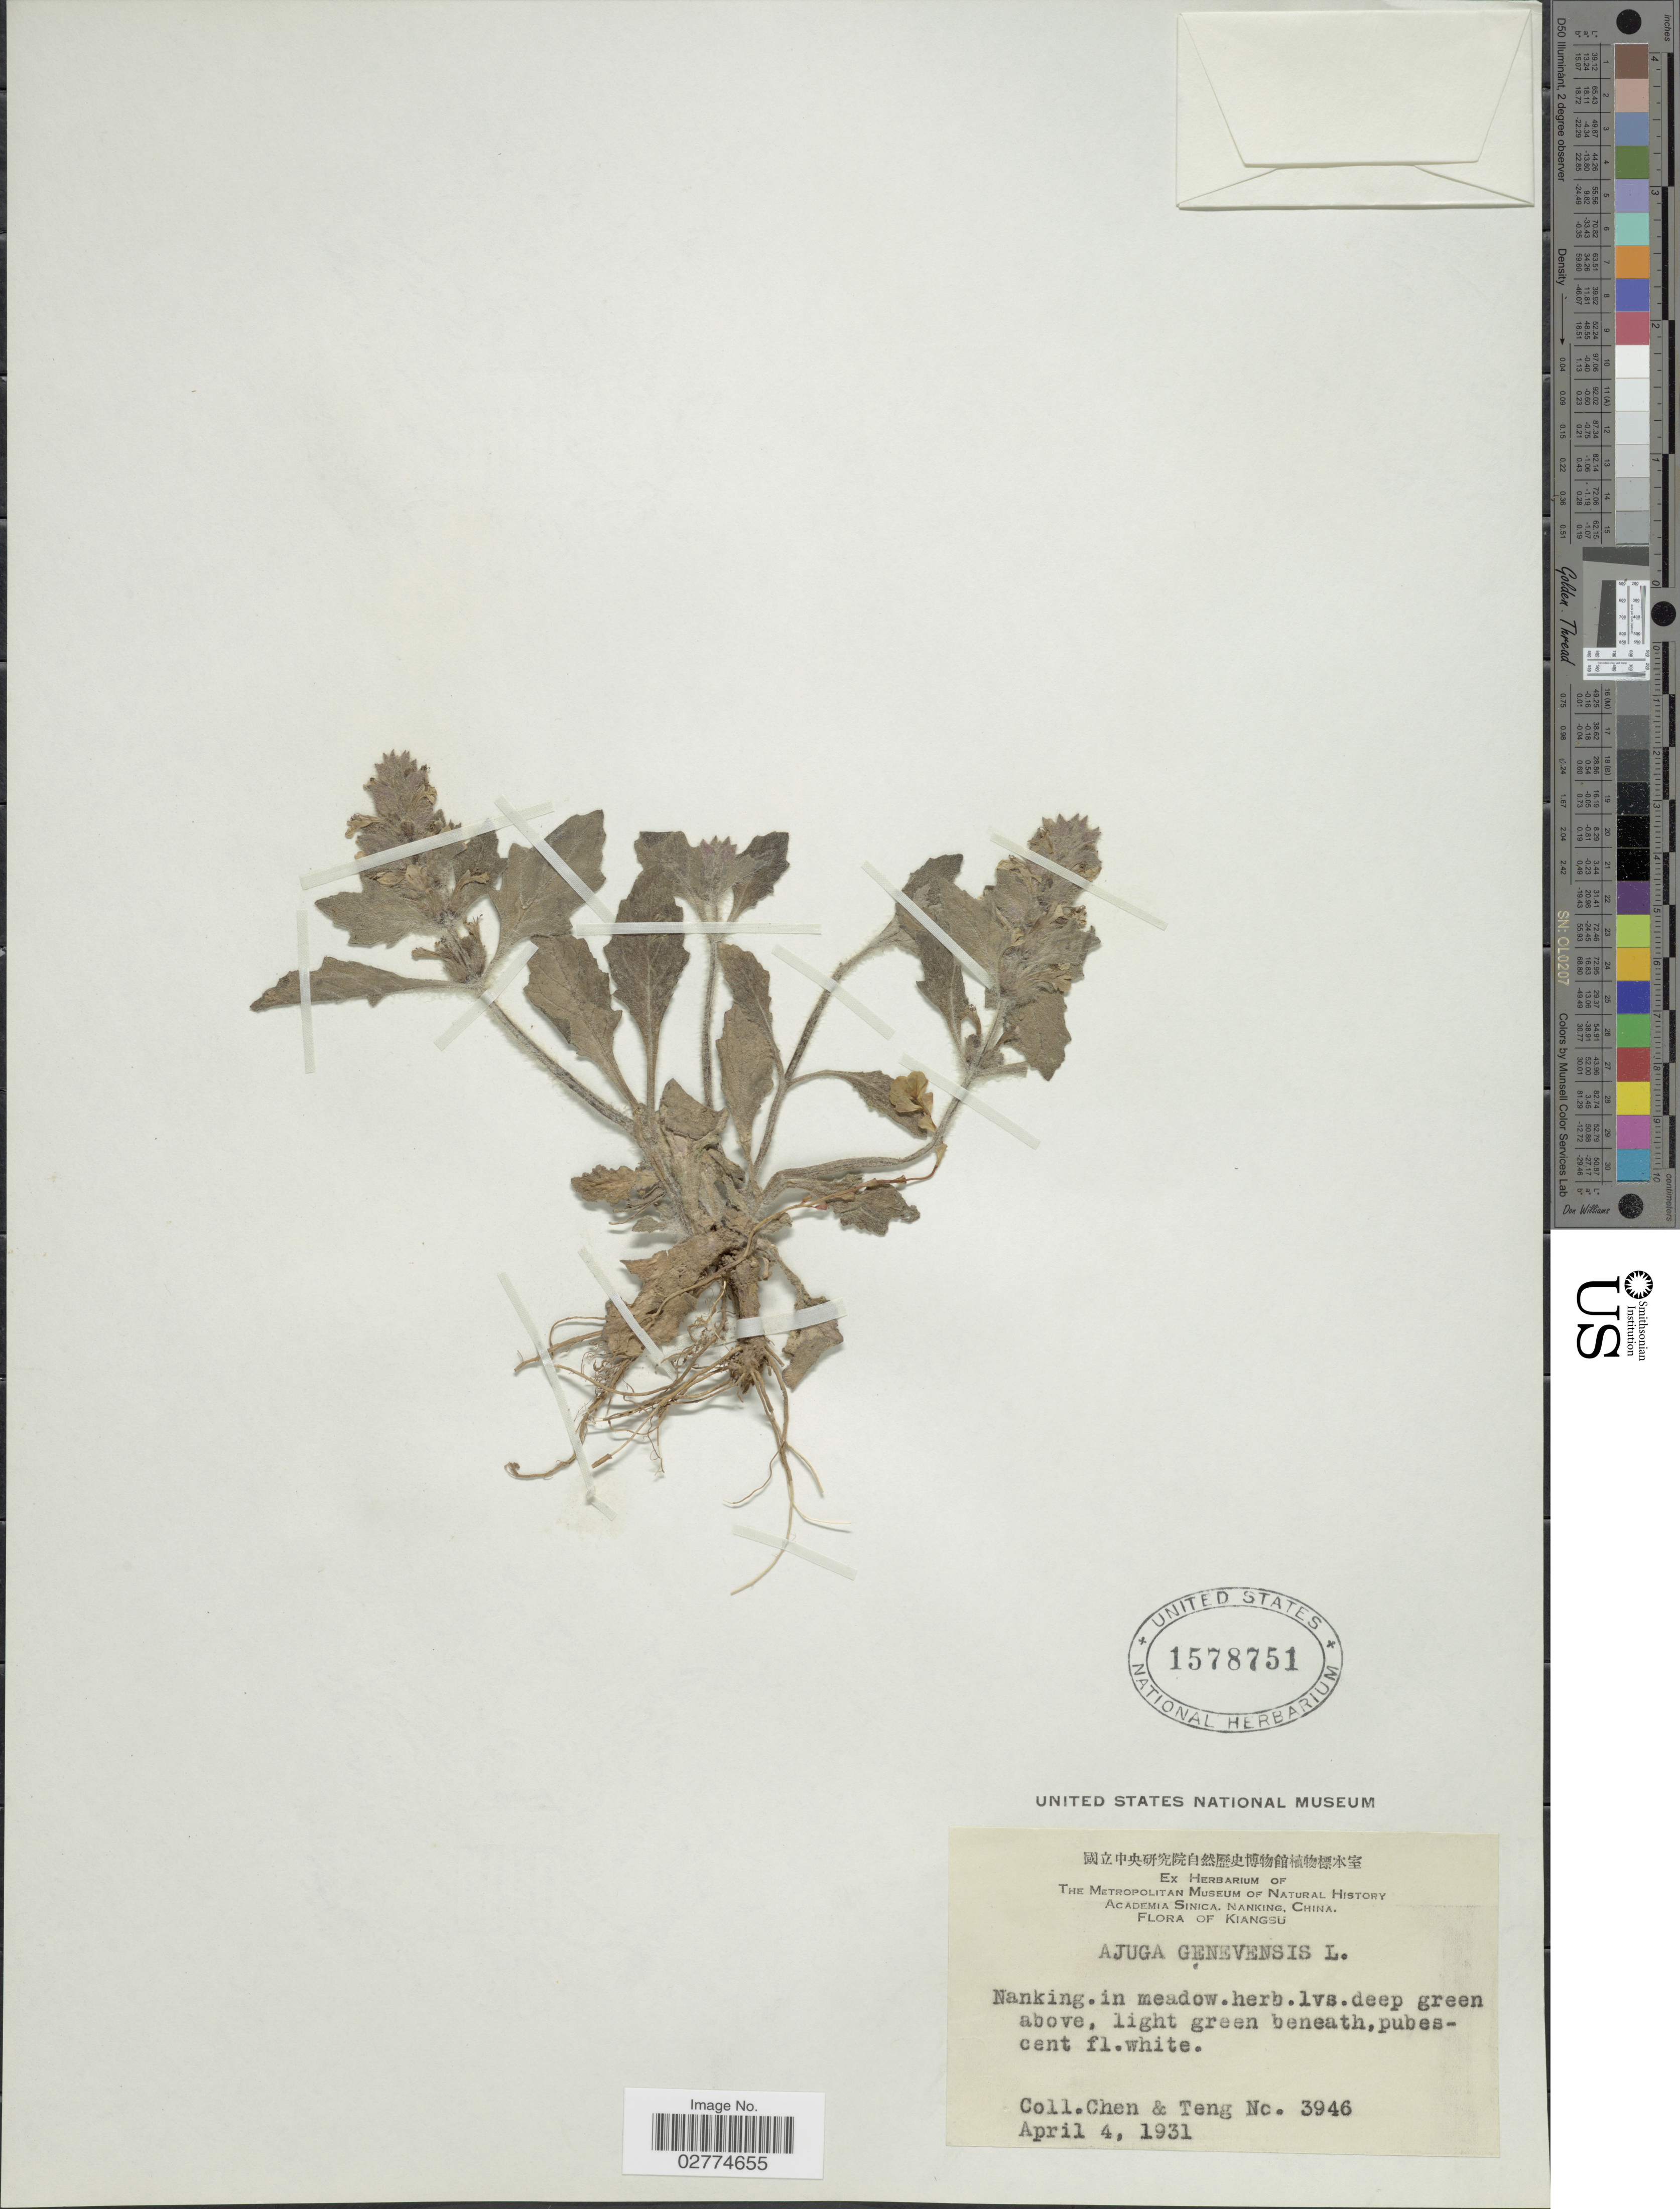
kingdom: Plantae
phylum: Tracheophyta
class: Magnoliopsida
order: Lamiales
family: Lamiaceae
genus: Ajuga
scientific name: Ajuga genevensis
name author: L.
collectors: -- Chen & -. Teng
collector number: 3946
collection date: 1931-04-04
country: China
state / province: Jiangsu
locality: Kiangsu, Nanking.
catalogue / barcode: US 1578751